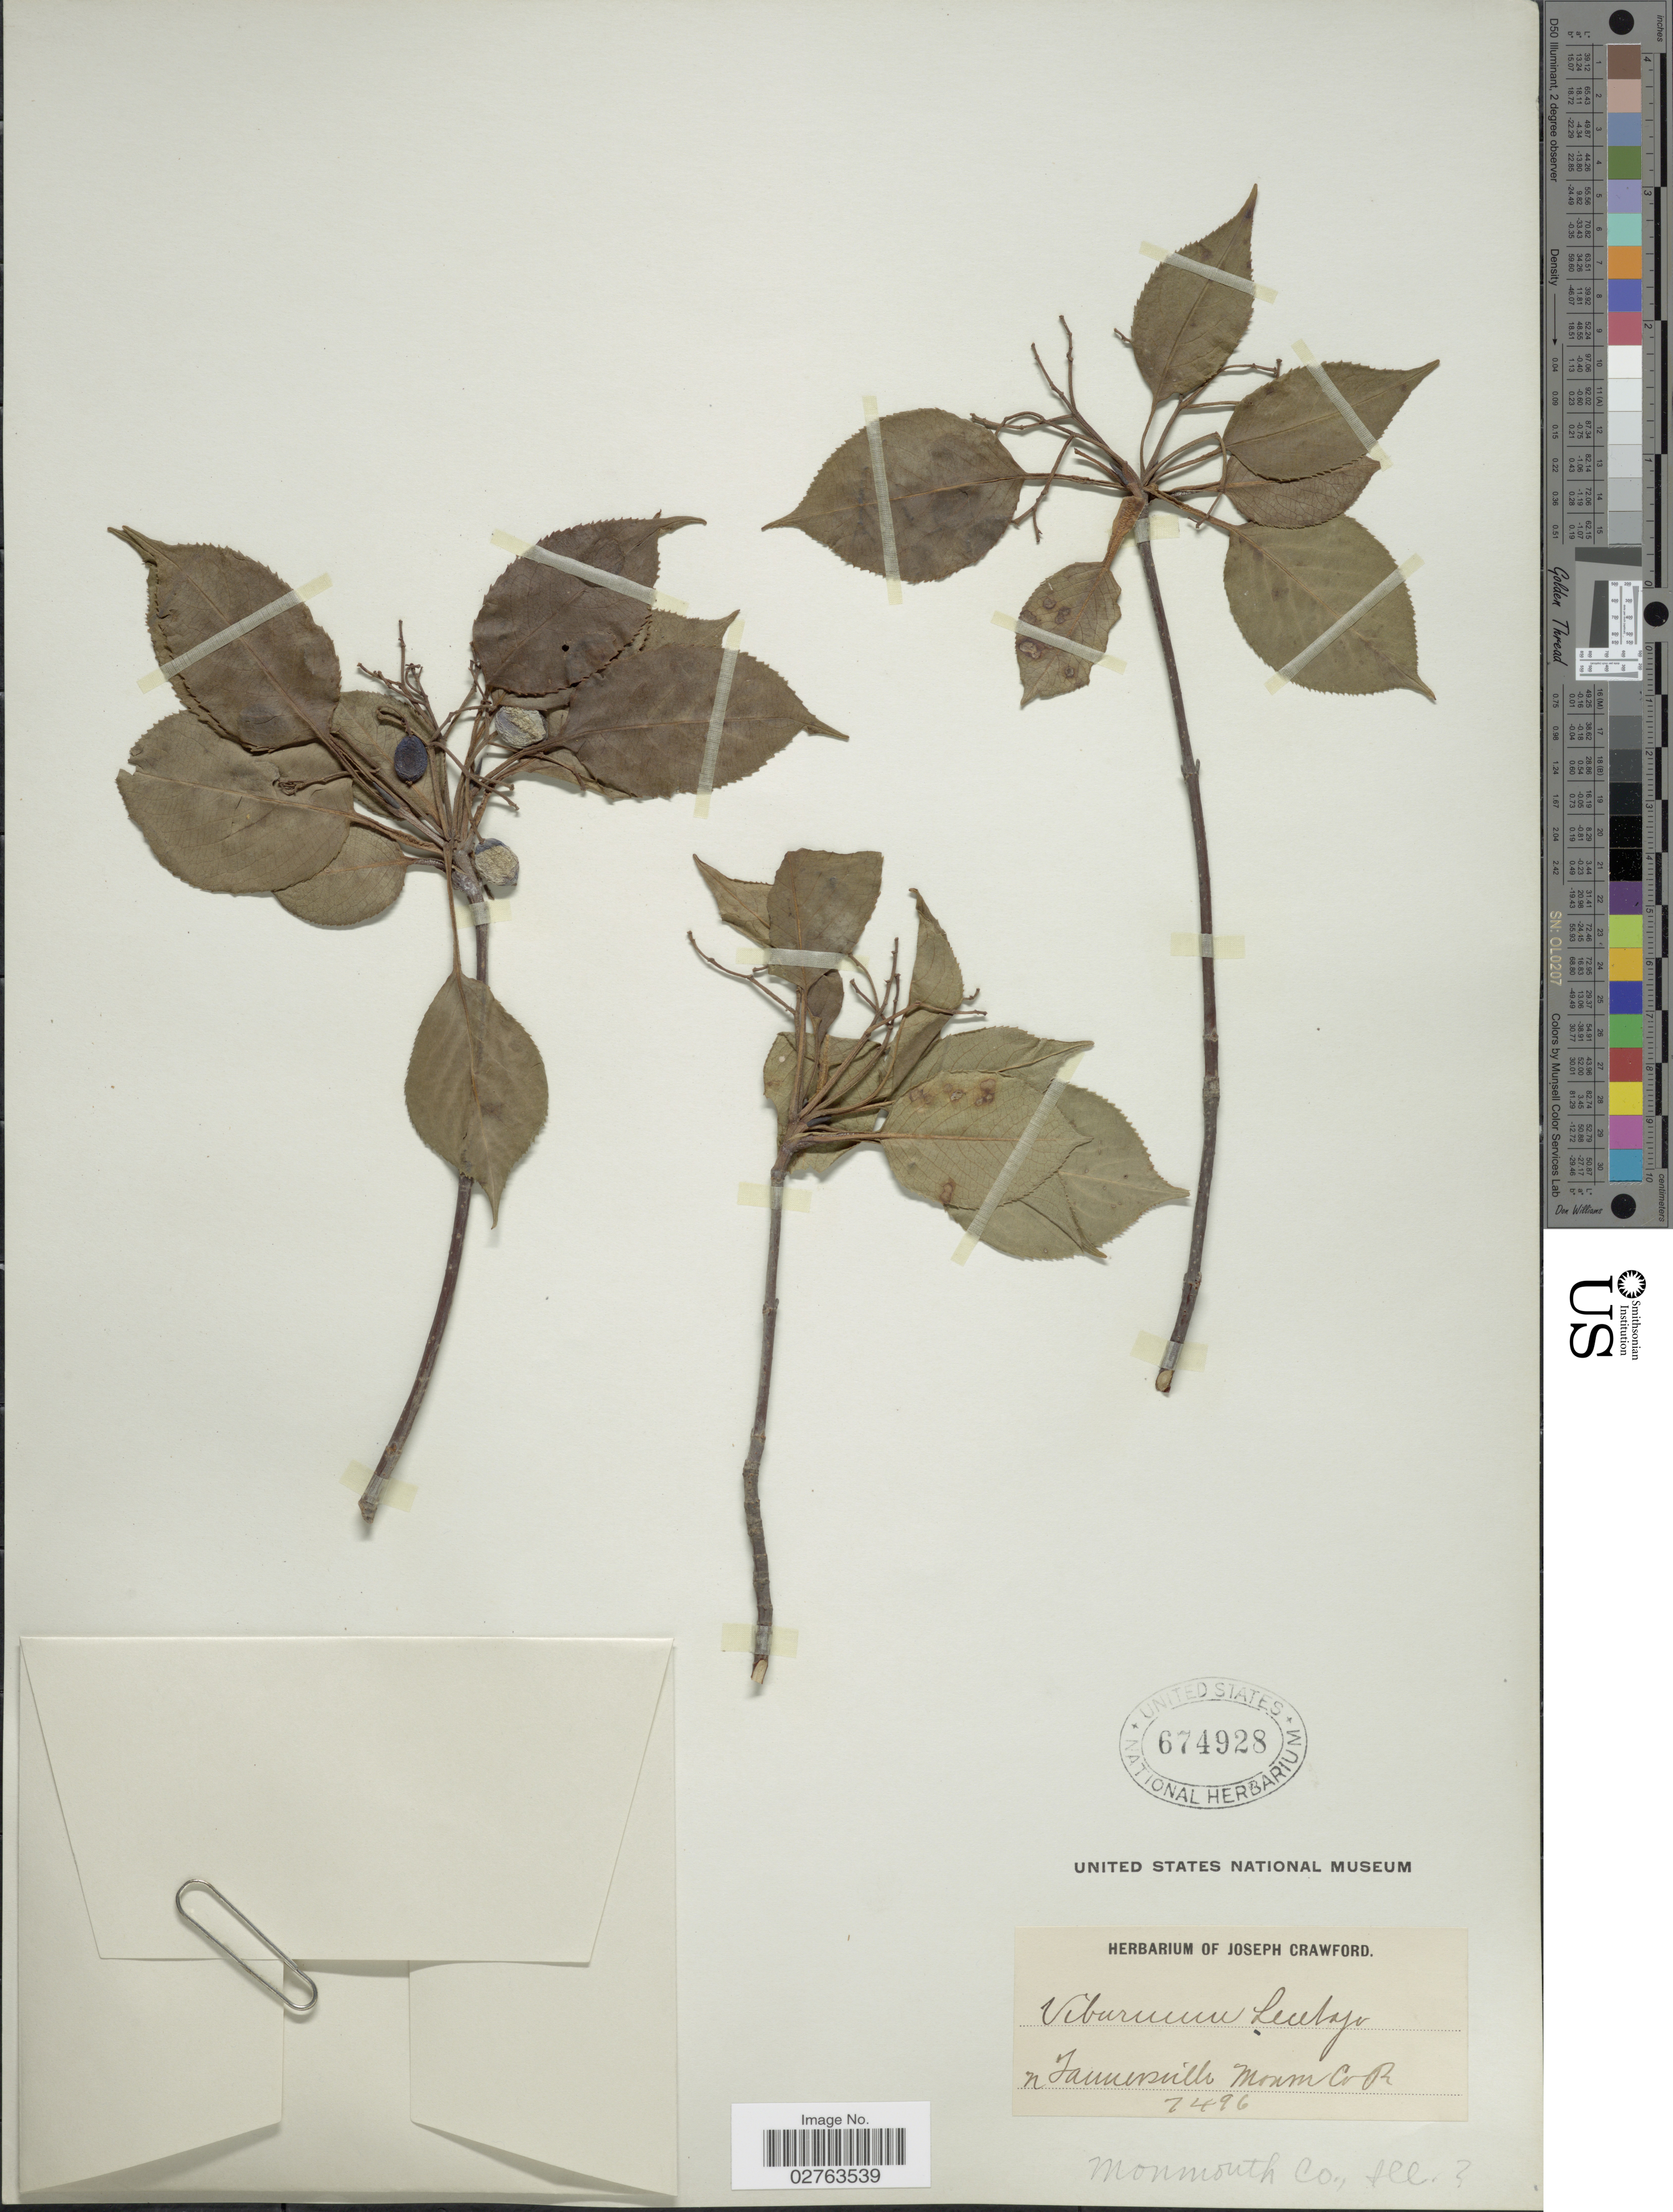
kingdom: Plantae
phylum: Tracheophyta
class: Magnoliopsida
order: Dipsacales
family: Viburnaceae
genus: Viburnum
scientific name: Viburnum lentago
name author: L.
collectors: ex herb. Joseph Crawford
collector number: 2496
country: United States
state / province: Illinois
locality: N Tannersville. Monmouth Co., Ill. [unsure placement]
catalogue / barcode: US 674928